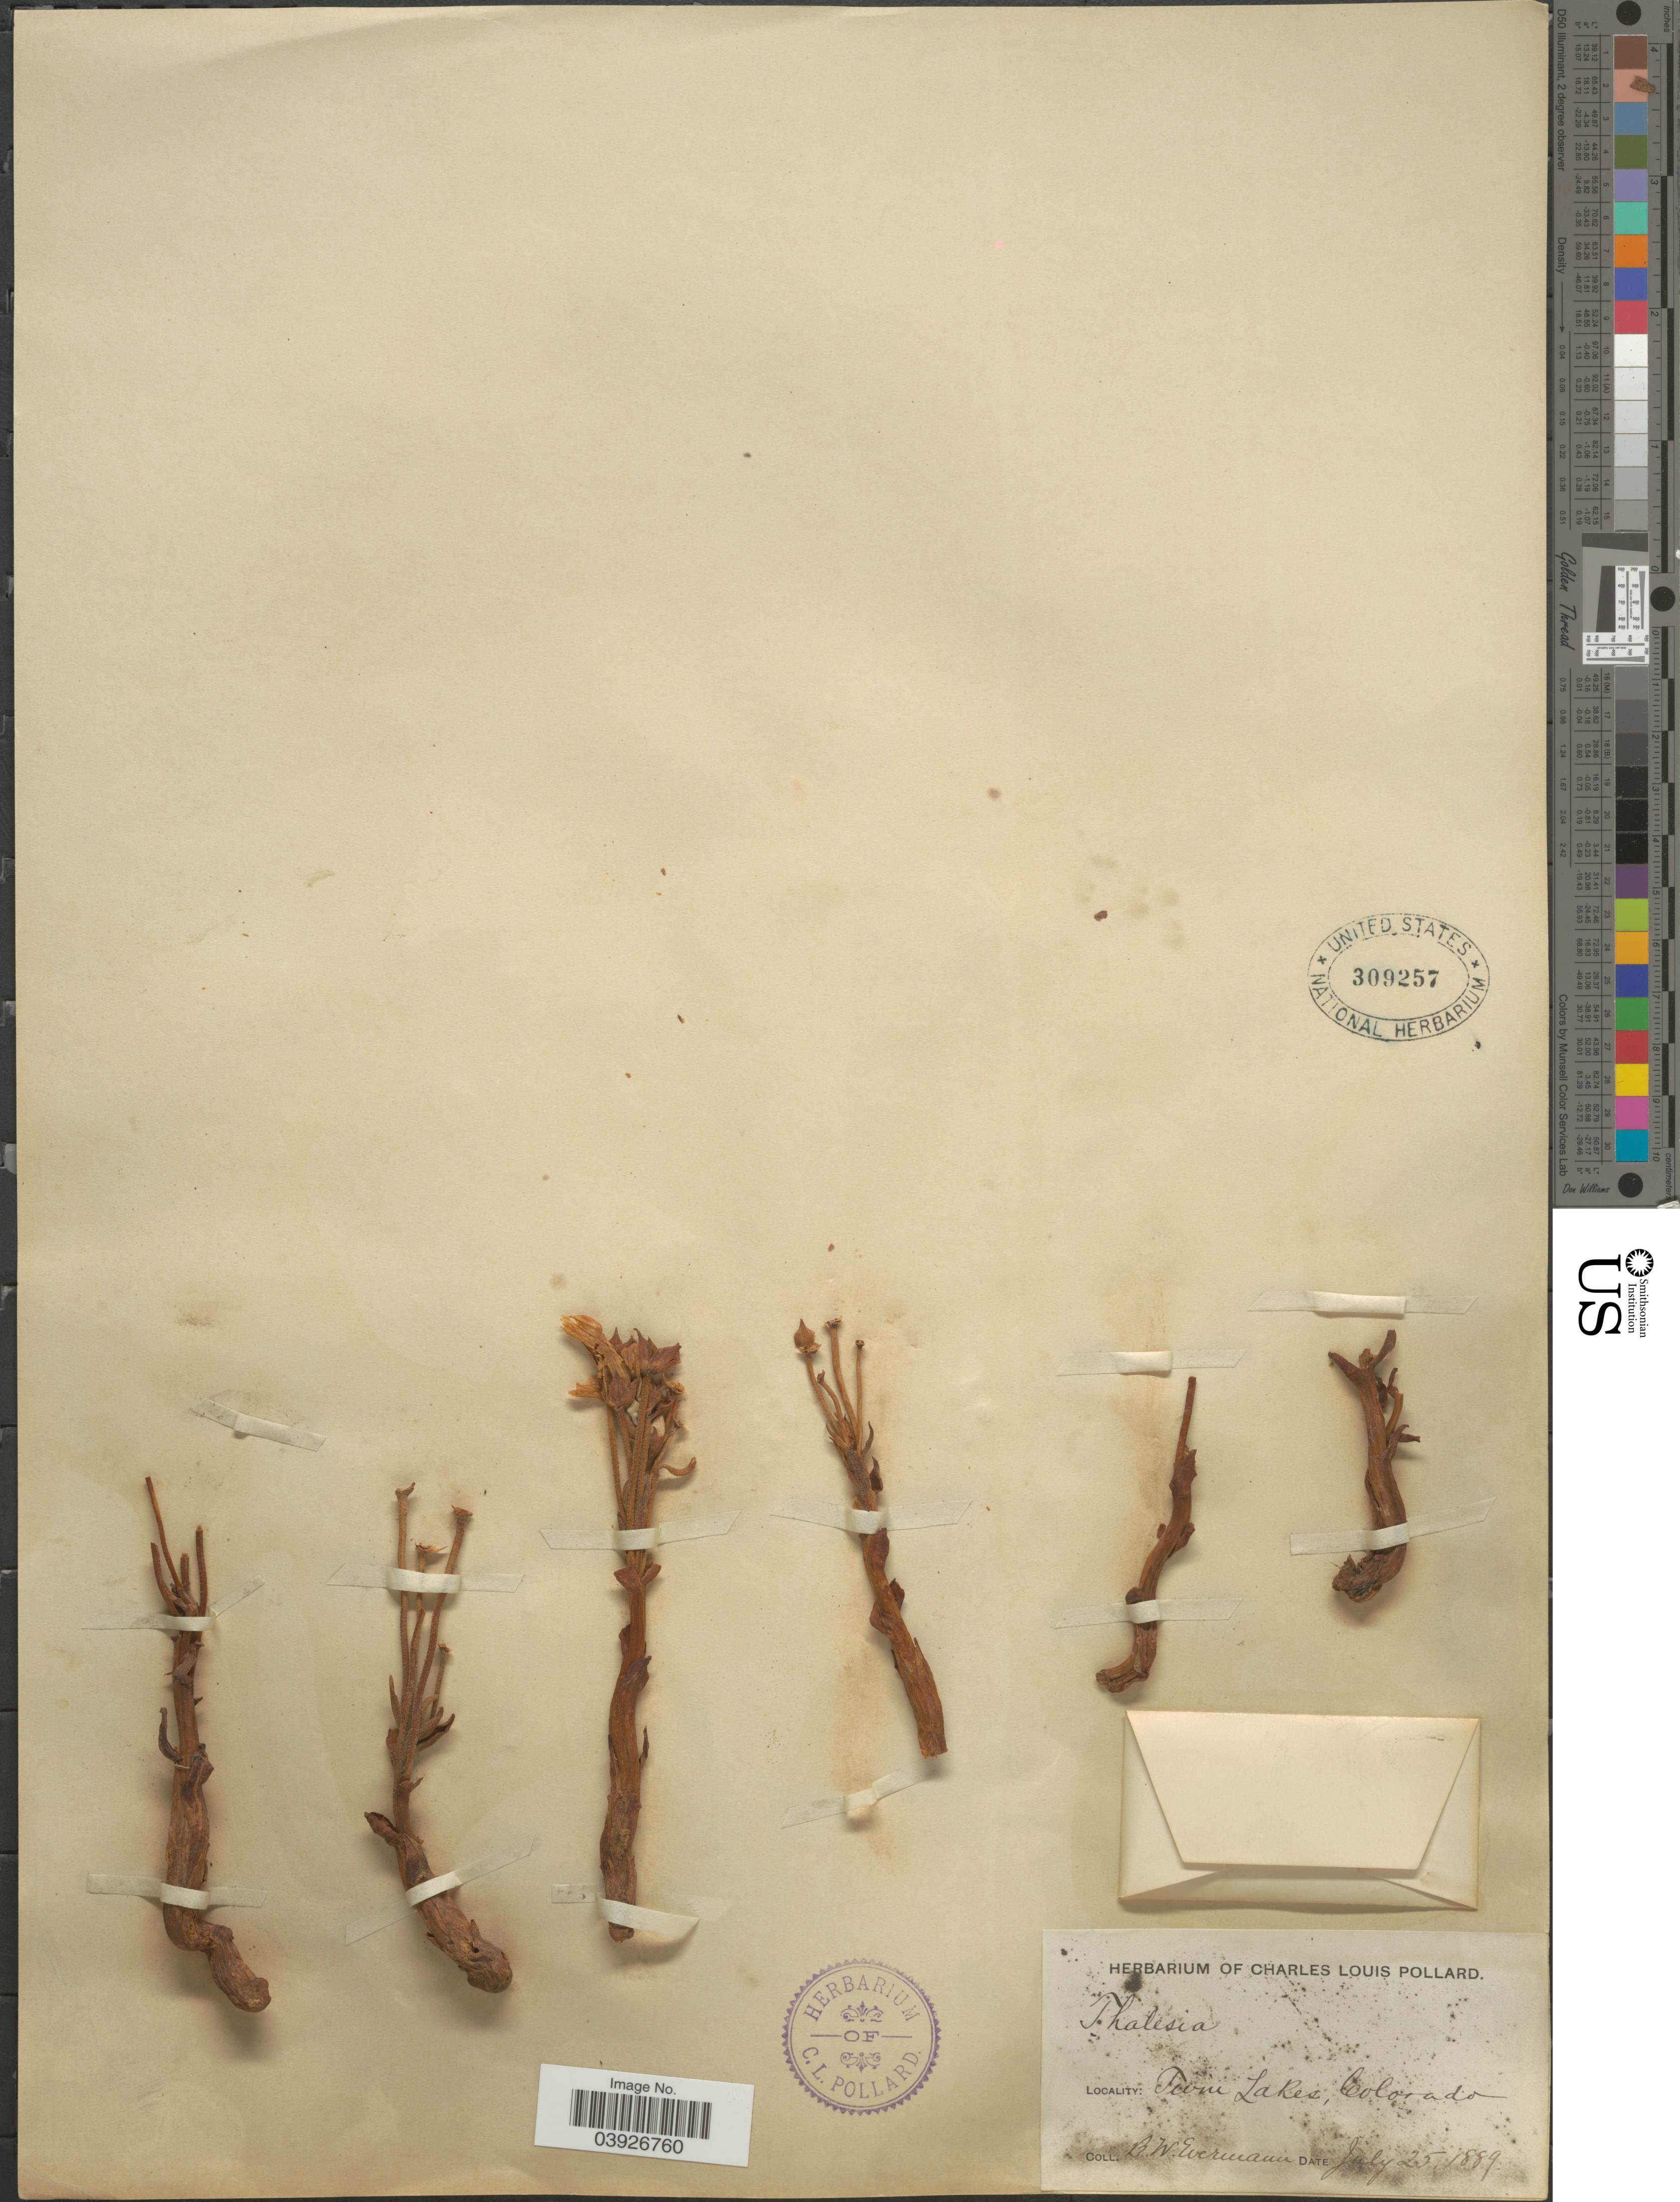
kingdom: Plantae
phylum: Tracheophyta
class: Magnoliopsida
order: Lamiales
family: Orobanchaceae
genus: Aphyllon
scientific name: Aphyllon sp.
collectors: B. W. Evermann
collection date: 1889-07-25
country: United States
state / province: Colorado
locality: Twin Lakes.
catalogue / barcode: US 309257